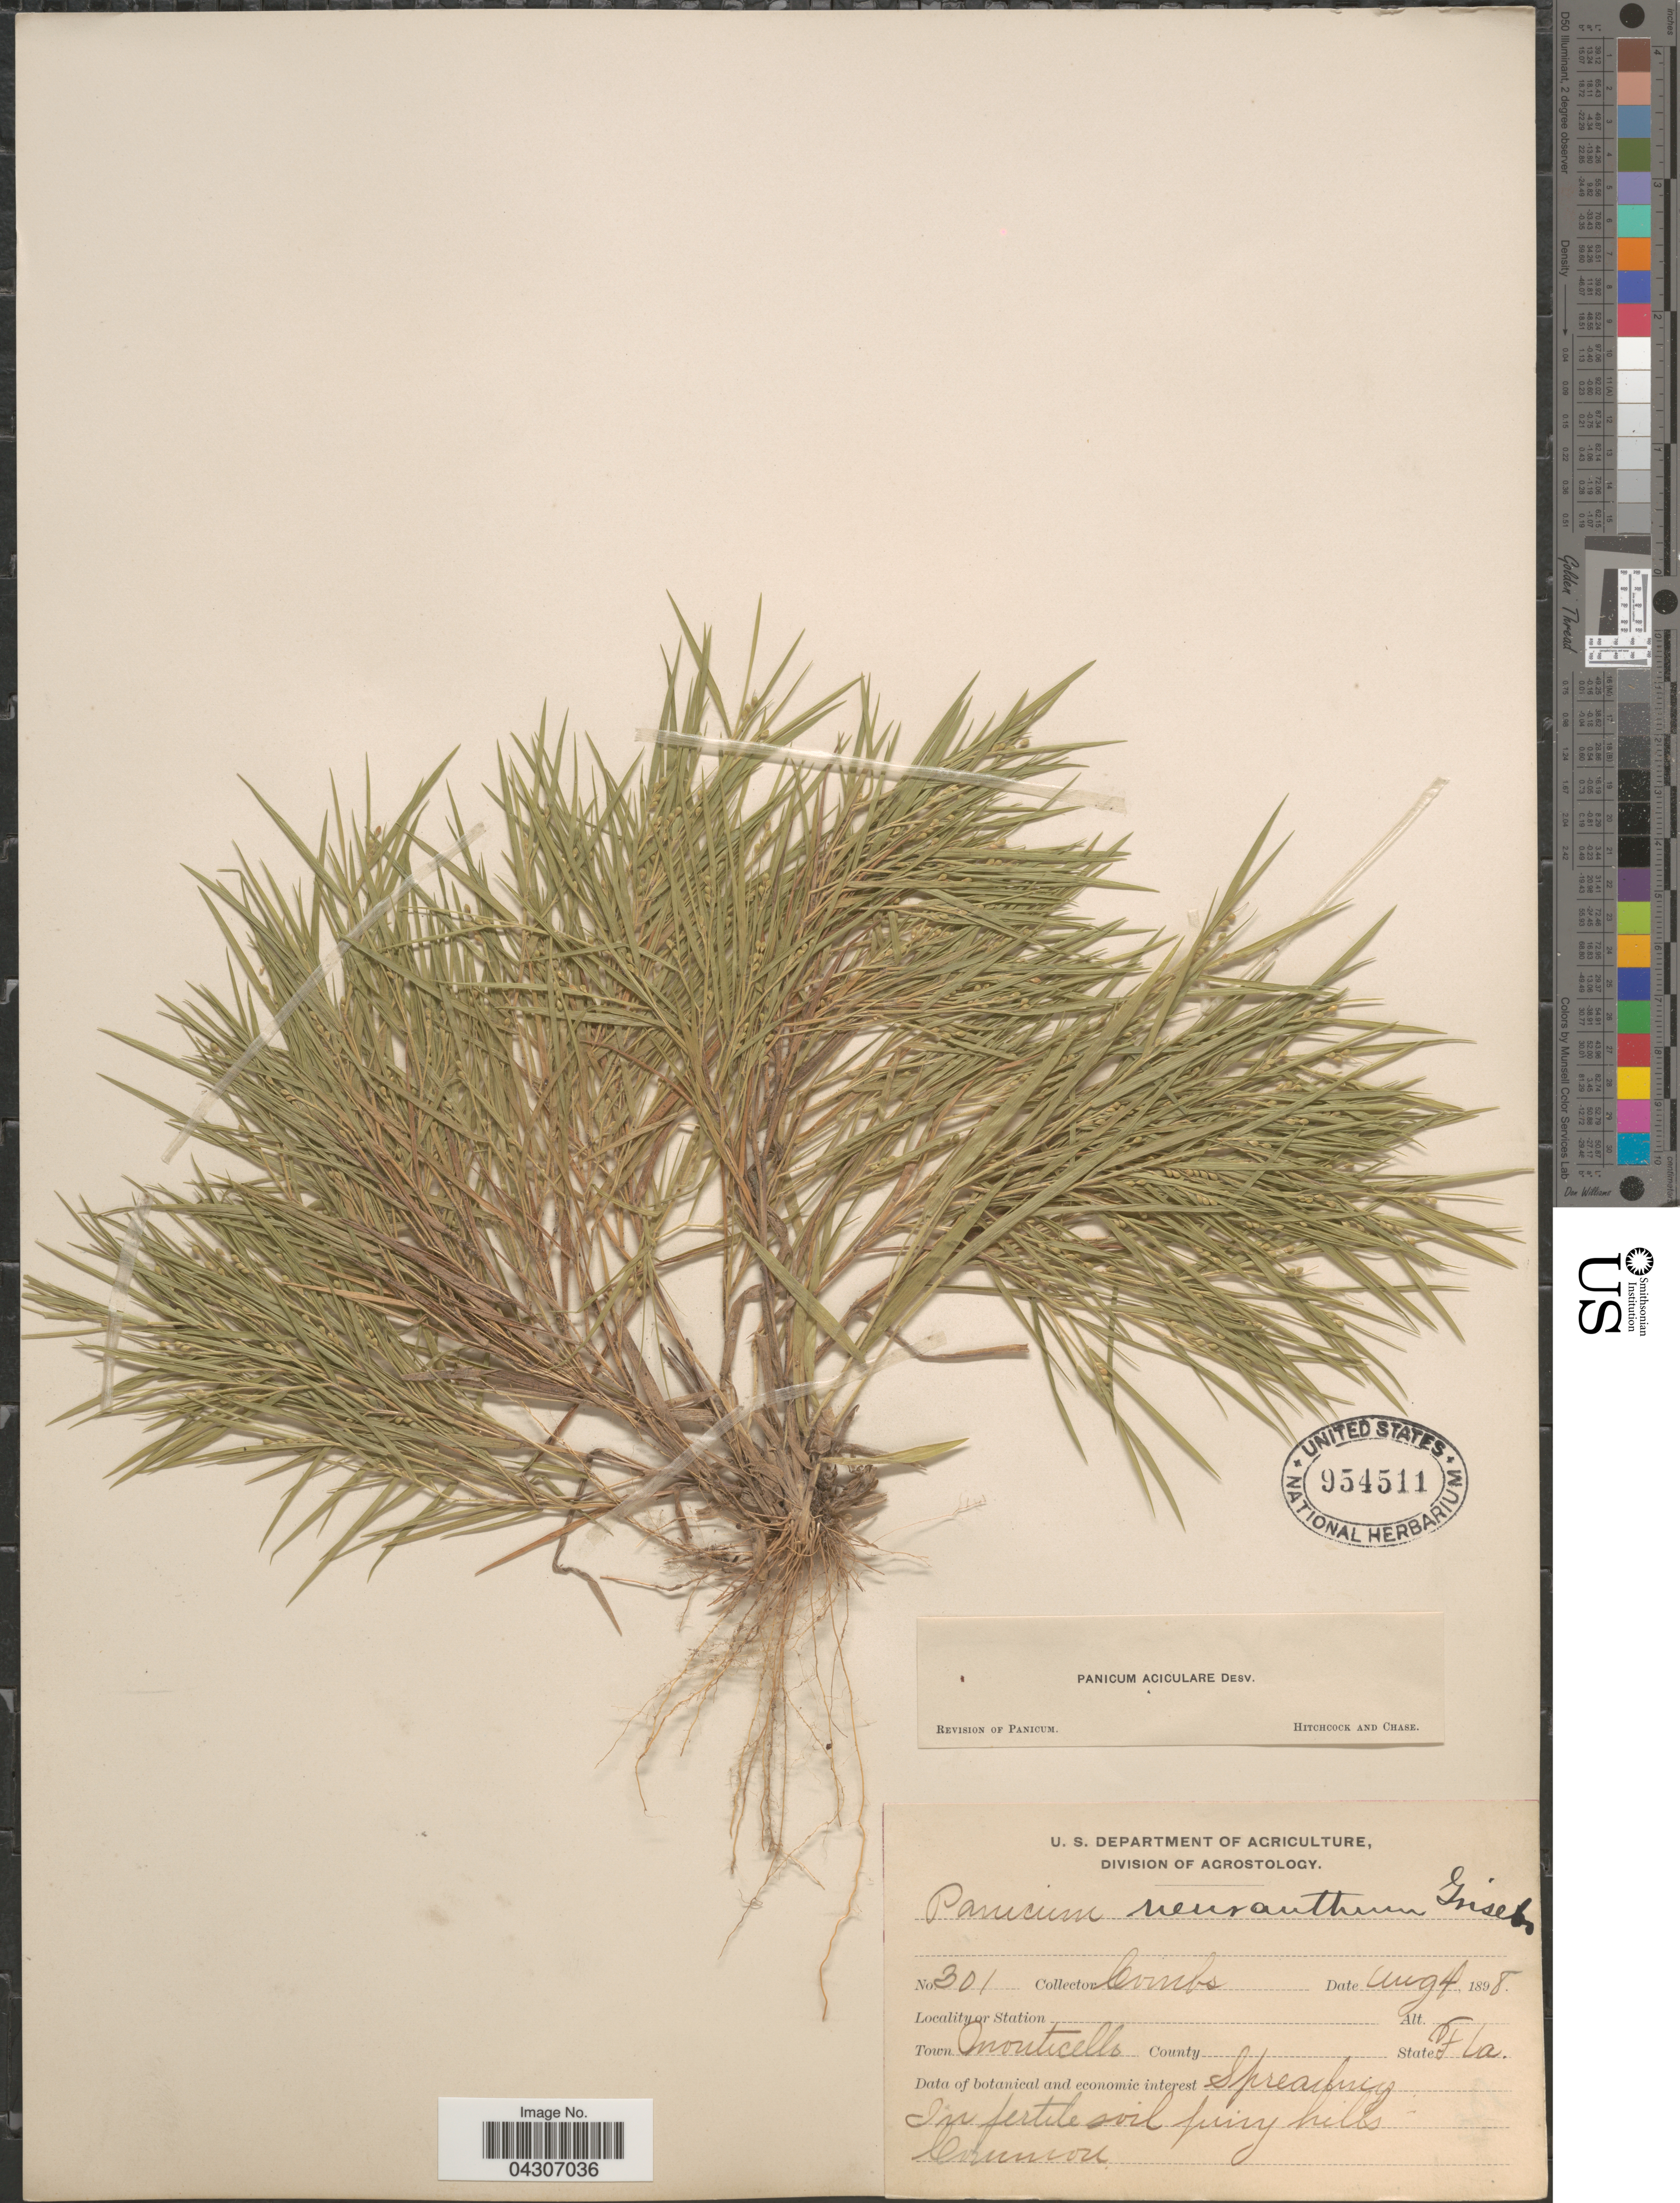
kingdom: Plantae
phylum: Tracheophyta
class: Liliopsida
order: Poales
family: Poaceae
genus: Dichanthelium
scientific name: Dichanthelium aciculare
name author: (Desv. ex Poir.) Gould & C.A. Clark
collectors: -. Combs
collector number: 301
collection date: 1898-08-04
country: United States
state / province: Florida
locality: Town Monticello.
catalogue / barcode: US 954511